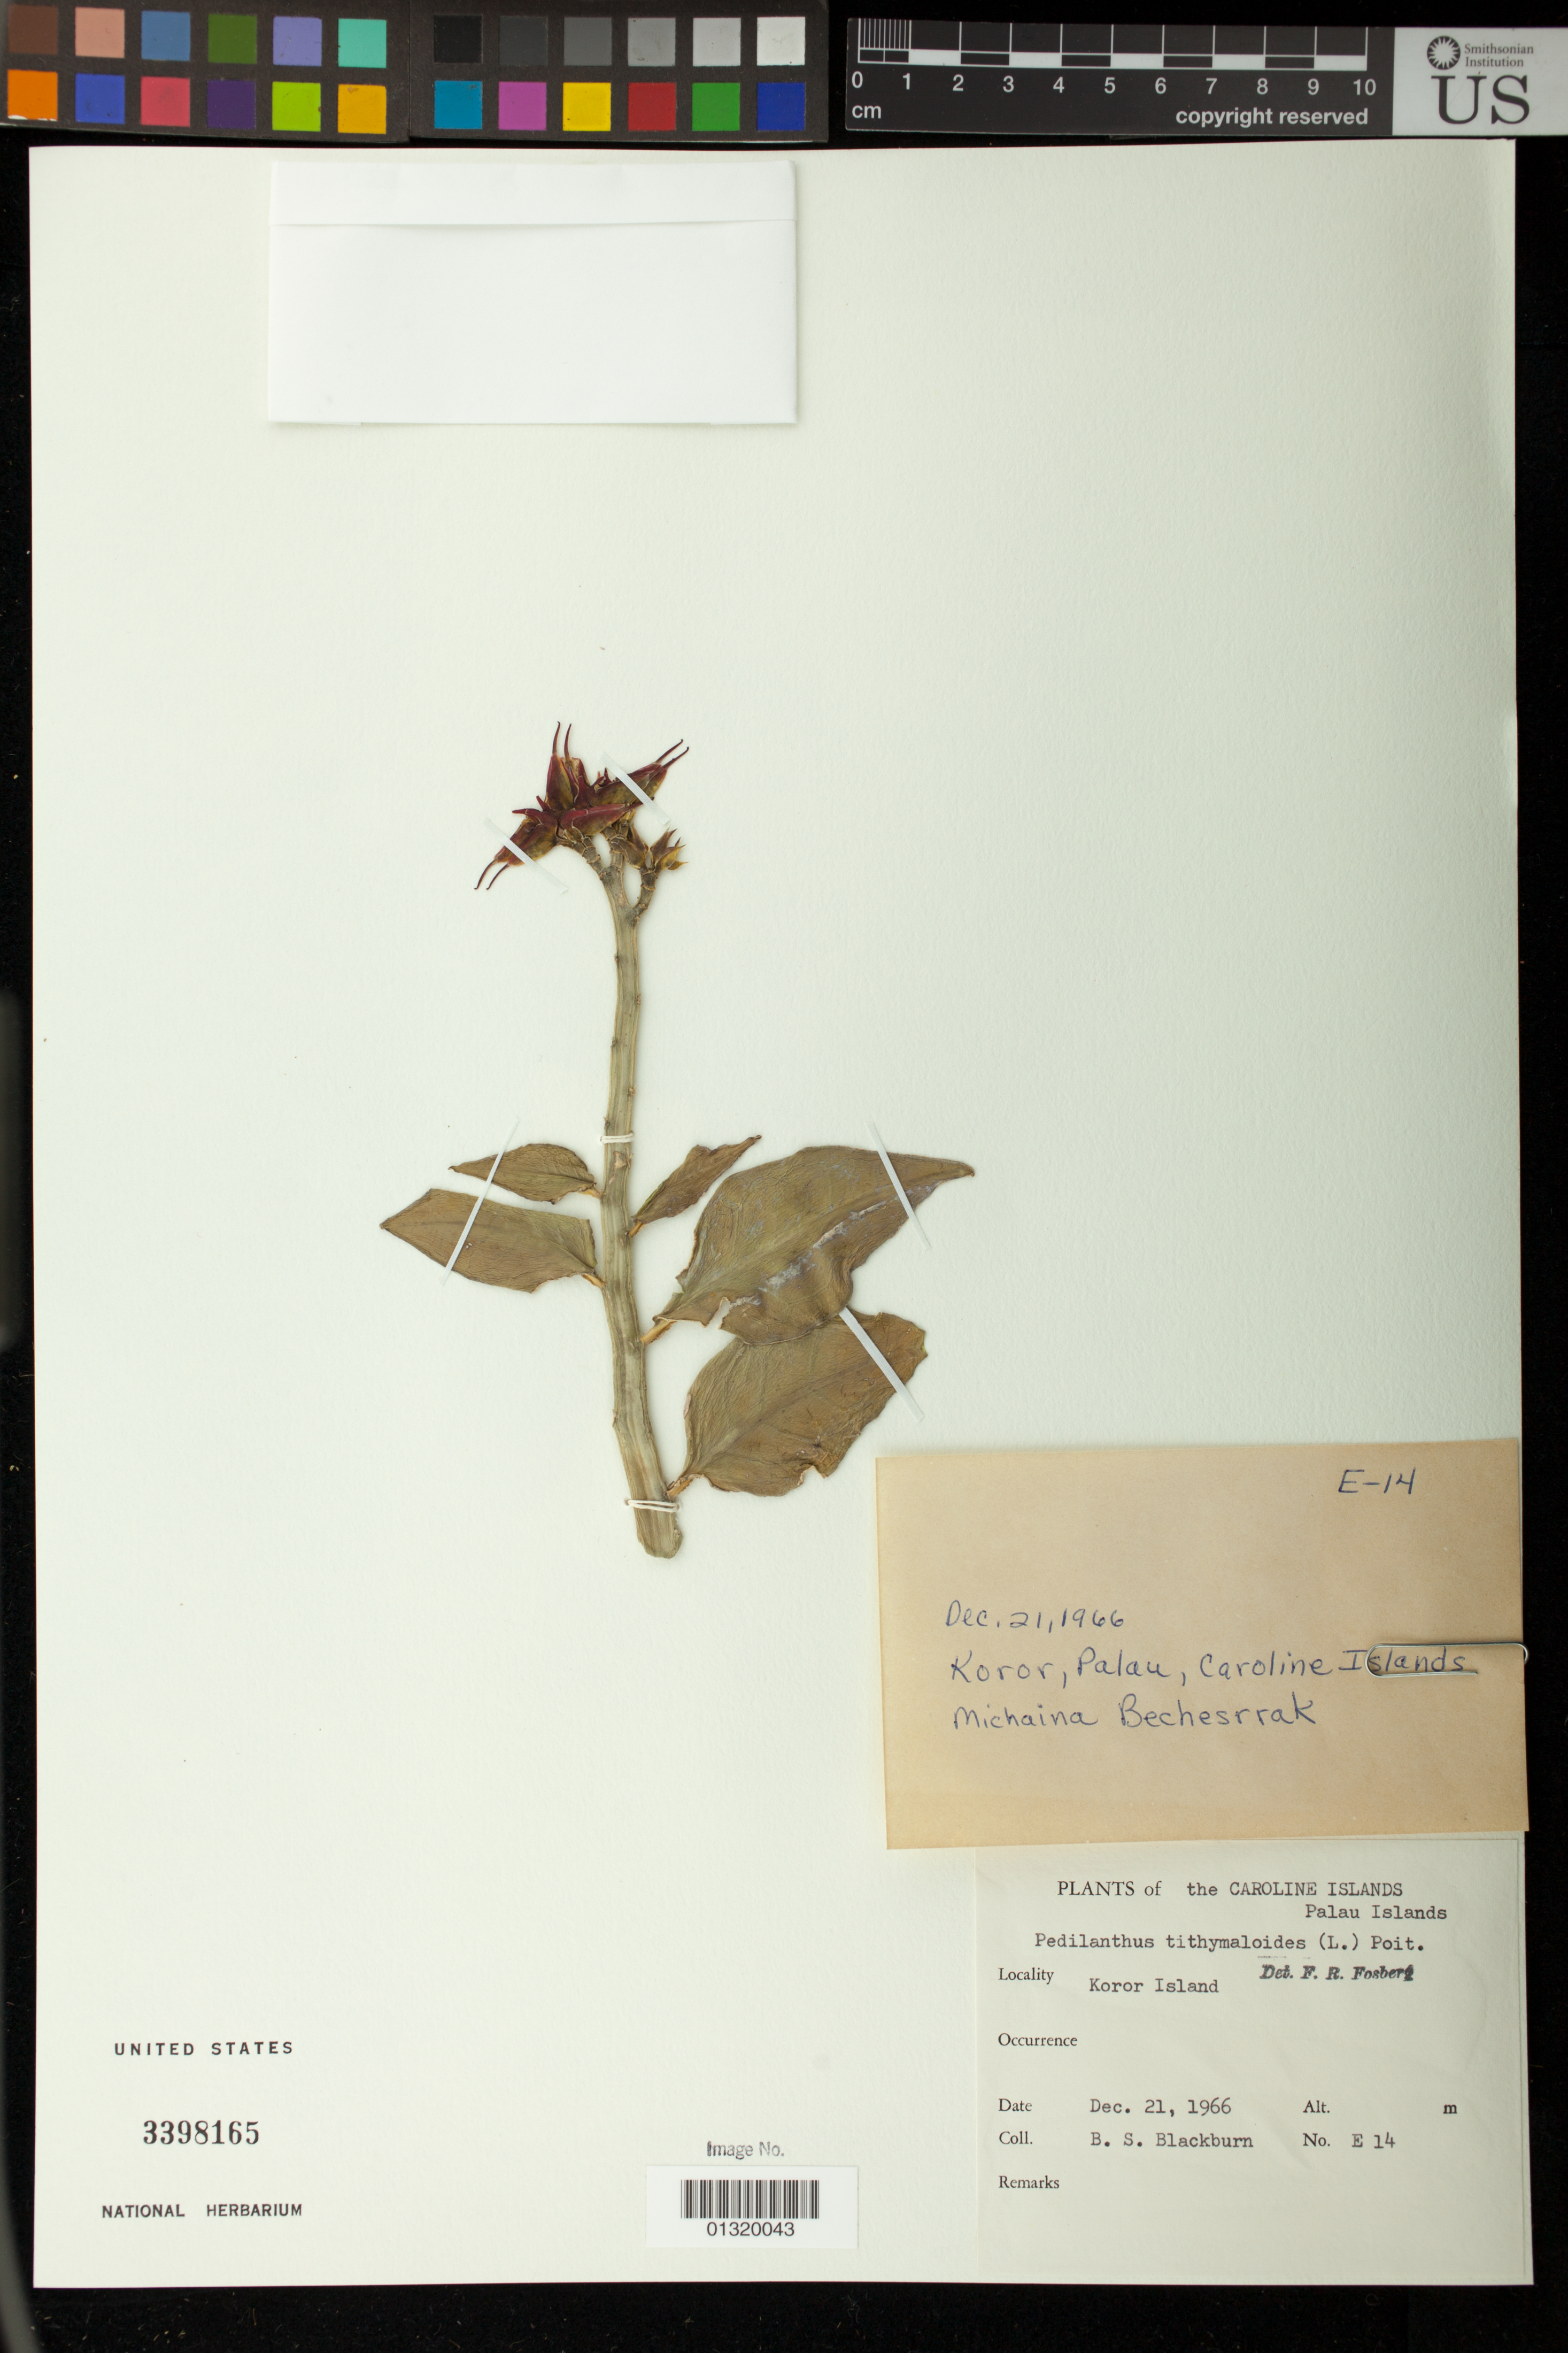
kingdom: Plantae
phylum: Tracheophyta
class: Magnoliopsida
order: Malpighiales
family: Euphorbiaceae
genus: Euphorbia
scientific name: Euphorbia tithymaloides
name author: L.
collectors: B. S. Blackburn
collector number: E 14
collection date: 1966-12-21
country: Palau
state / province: Koror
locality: Koror Island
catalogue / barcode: US 3398165